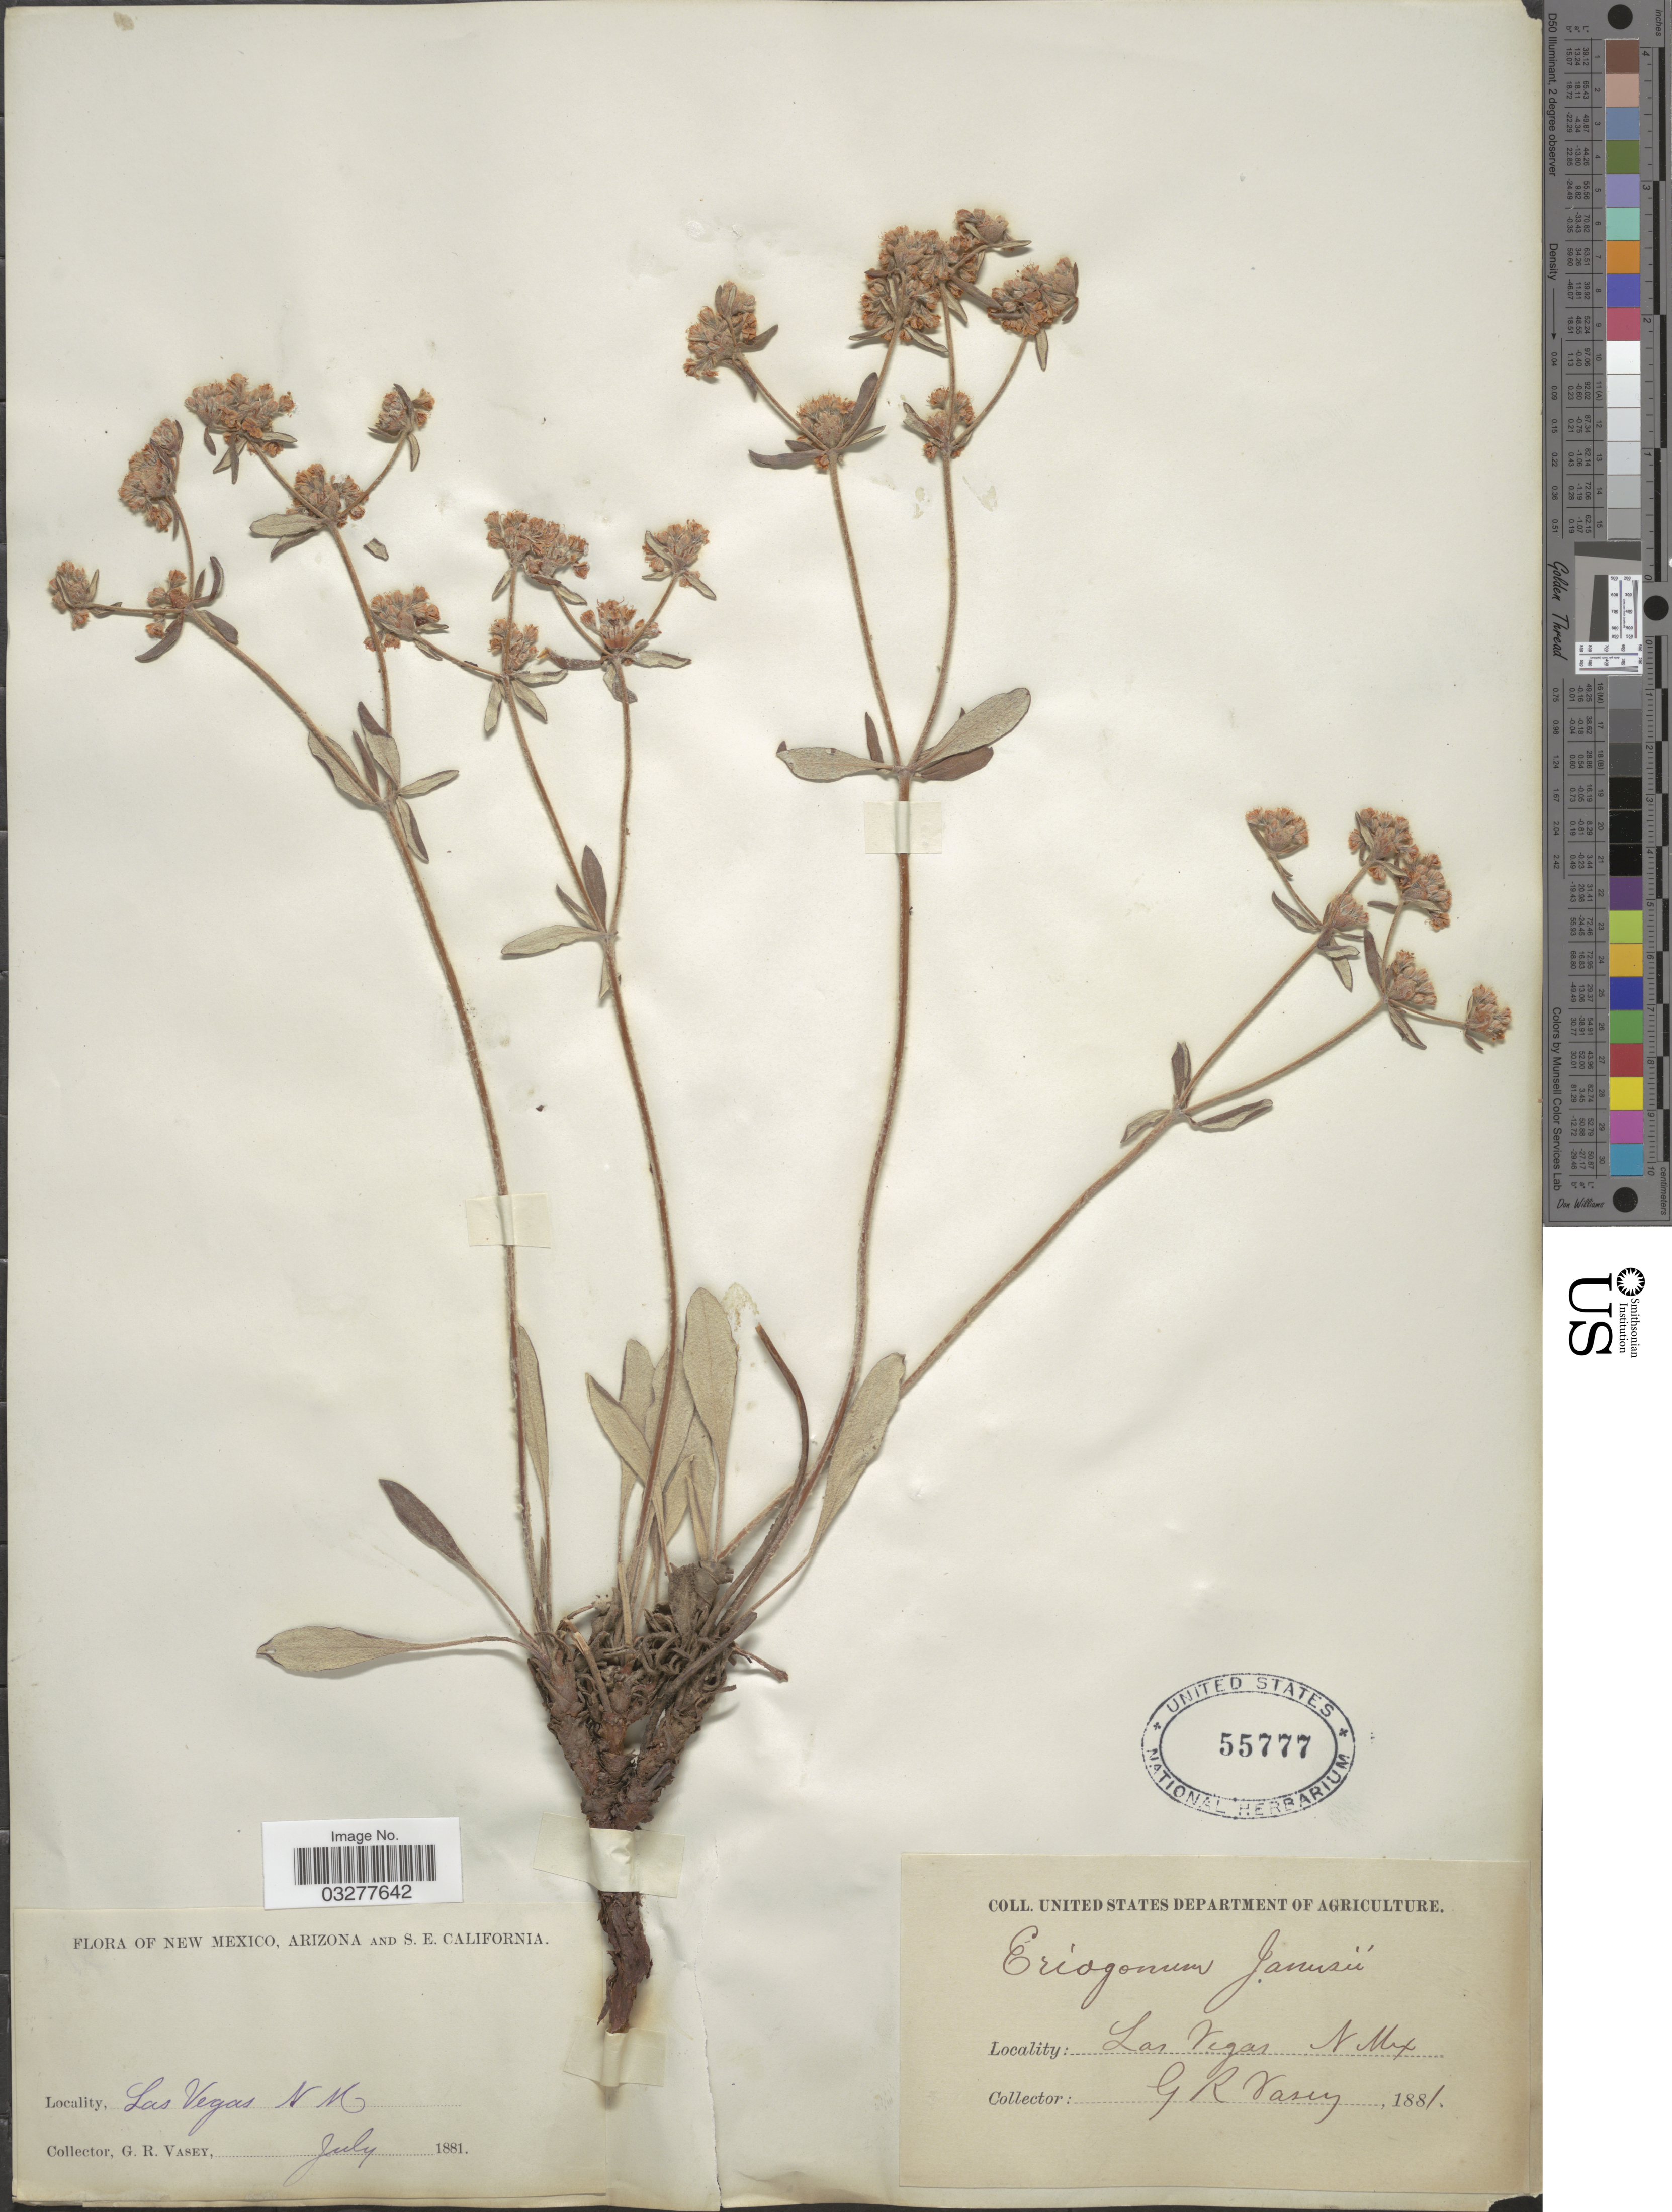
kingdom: Plantae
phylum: Tracheophyta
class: Magnoliopsida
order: Caryophyllales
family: Polygonaceae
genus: Eriogonum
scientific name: Eriogonum jamesii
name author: Benth.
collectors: G. R. Vasey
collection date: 1881-07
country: United States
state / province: New Mexico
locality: Las Vegas.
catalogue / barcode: US 55777